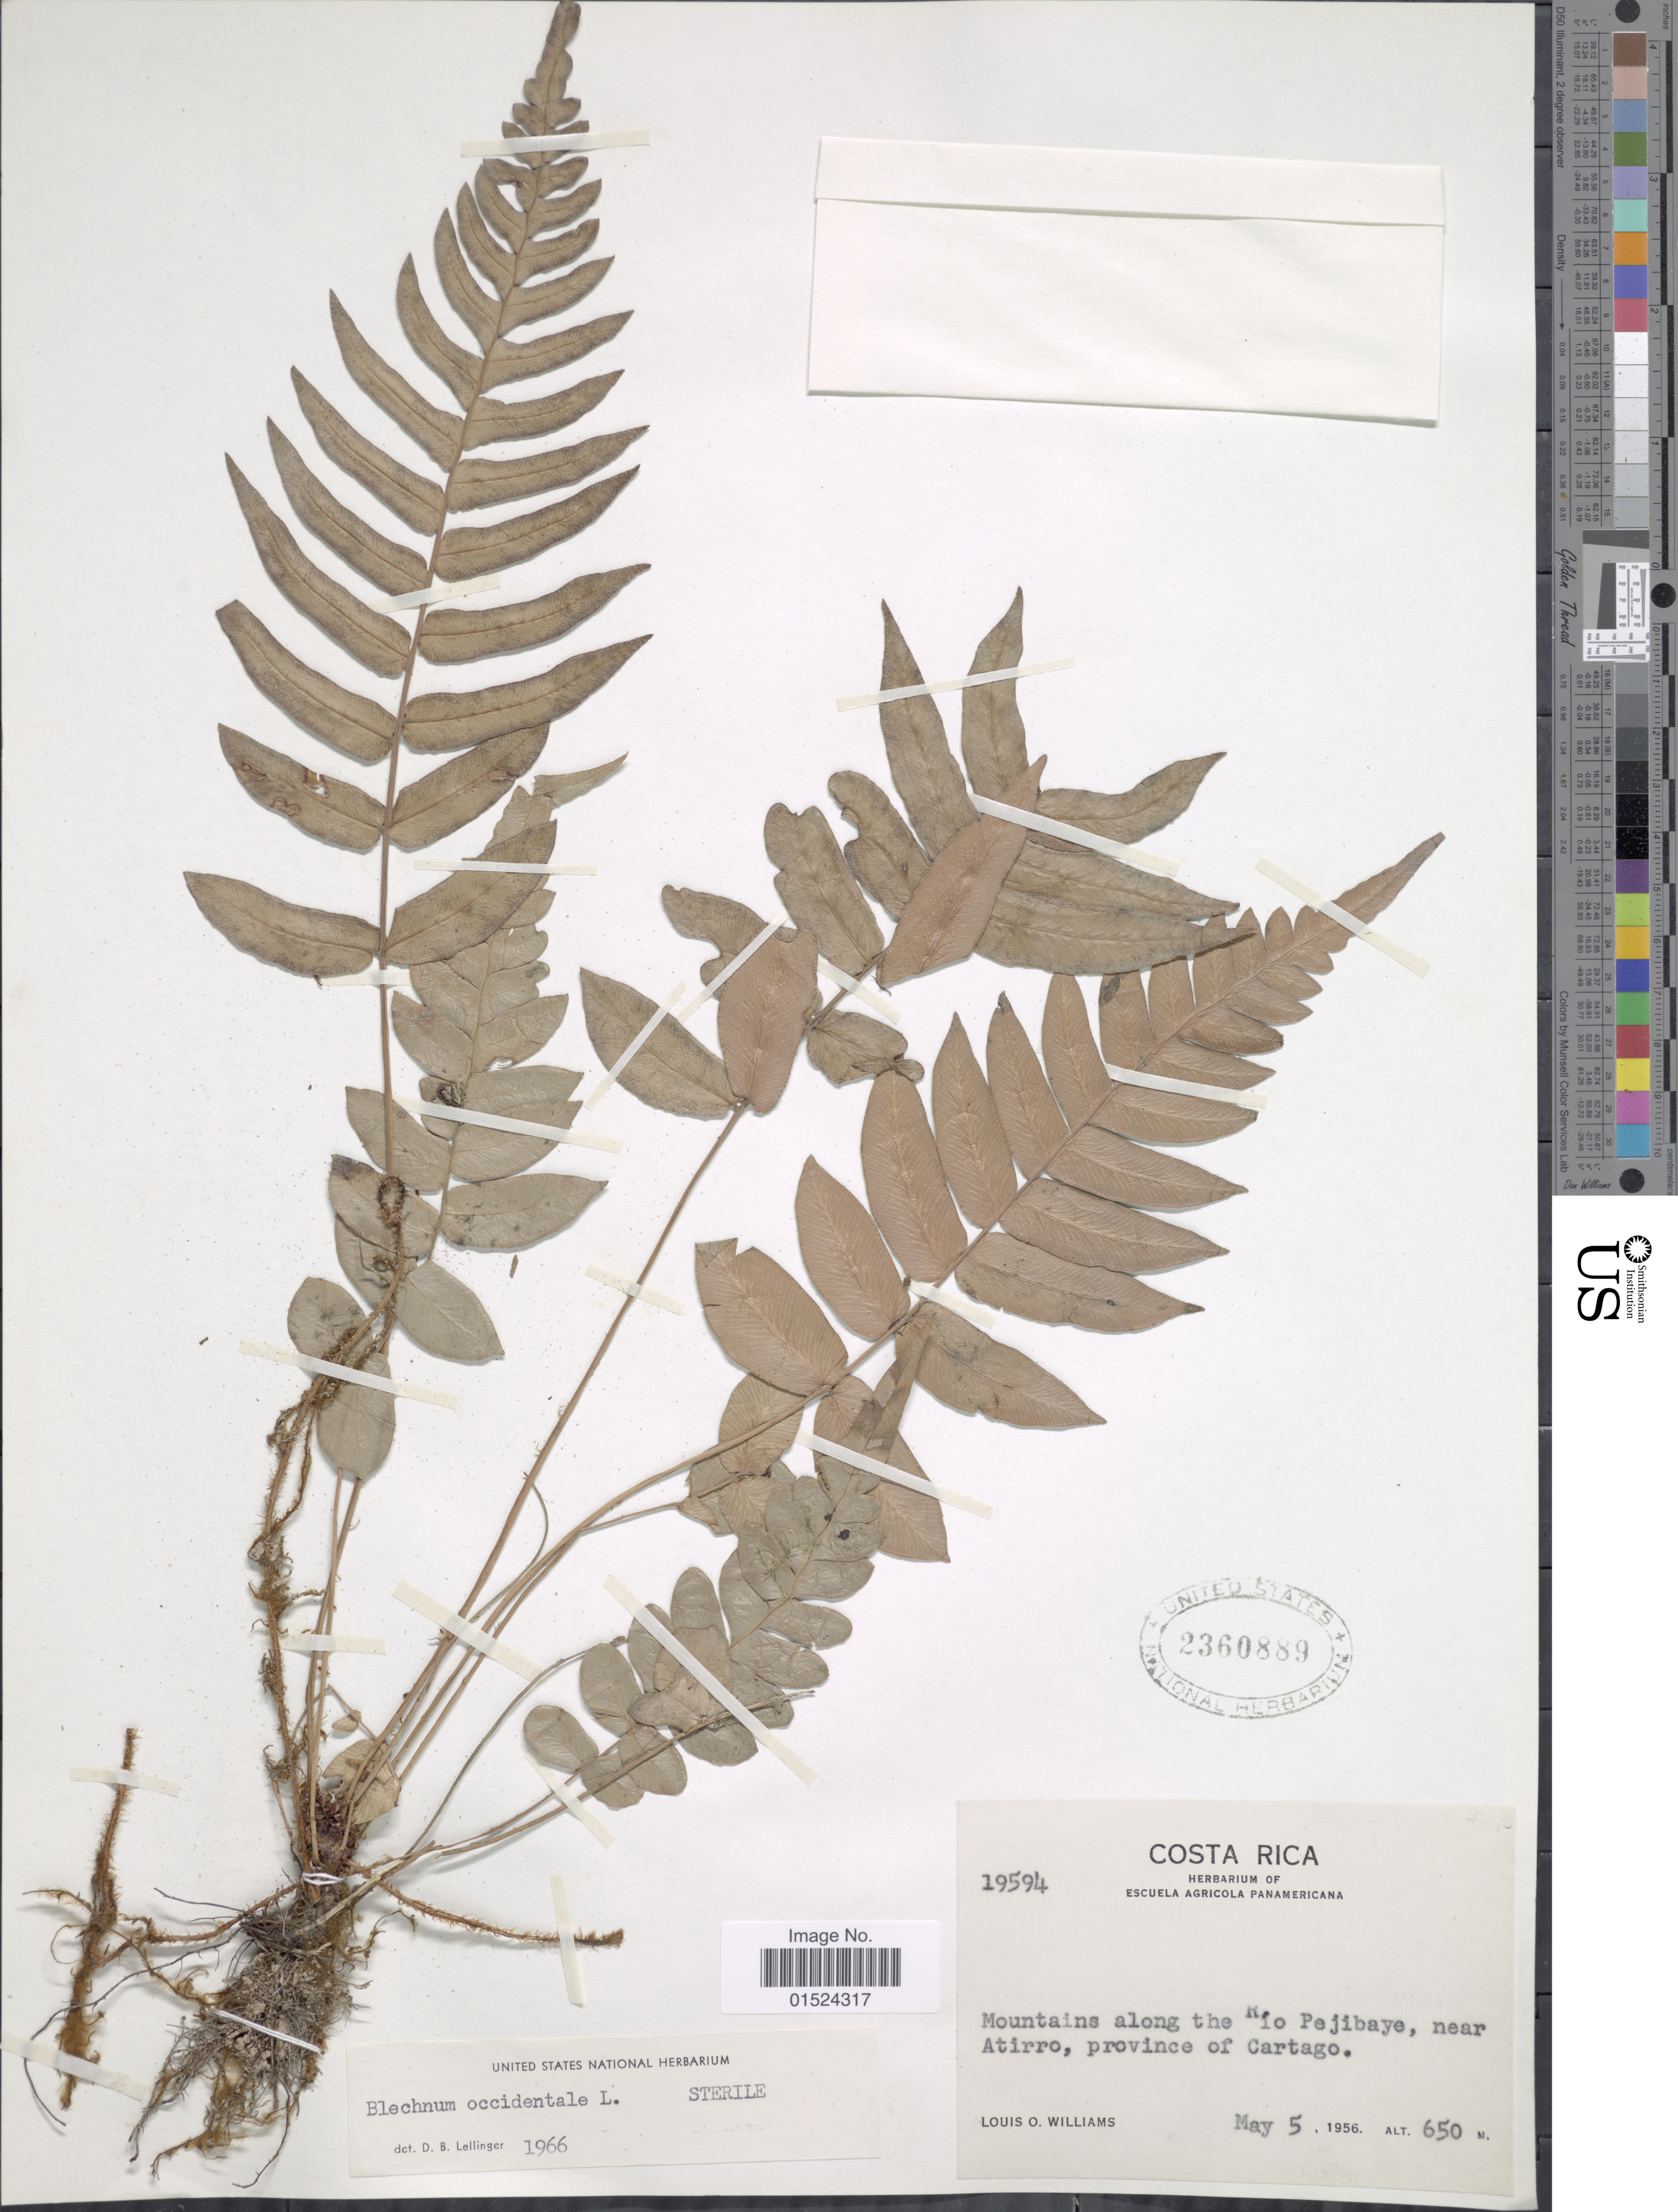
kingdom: Plantae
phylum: Tracheophyta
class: Polypodiopsida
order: Polypodiales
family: Blechnaceae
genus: Blechnum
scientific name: Blechnum occidentale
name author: L.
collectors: L. O. Williams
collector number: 19594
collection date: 1956-05-05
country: Costa Rica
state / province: Cartago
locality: Mountains along the Río Pejibaye, near Atirro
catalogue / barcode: US 2360889